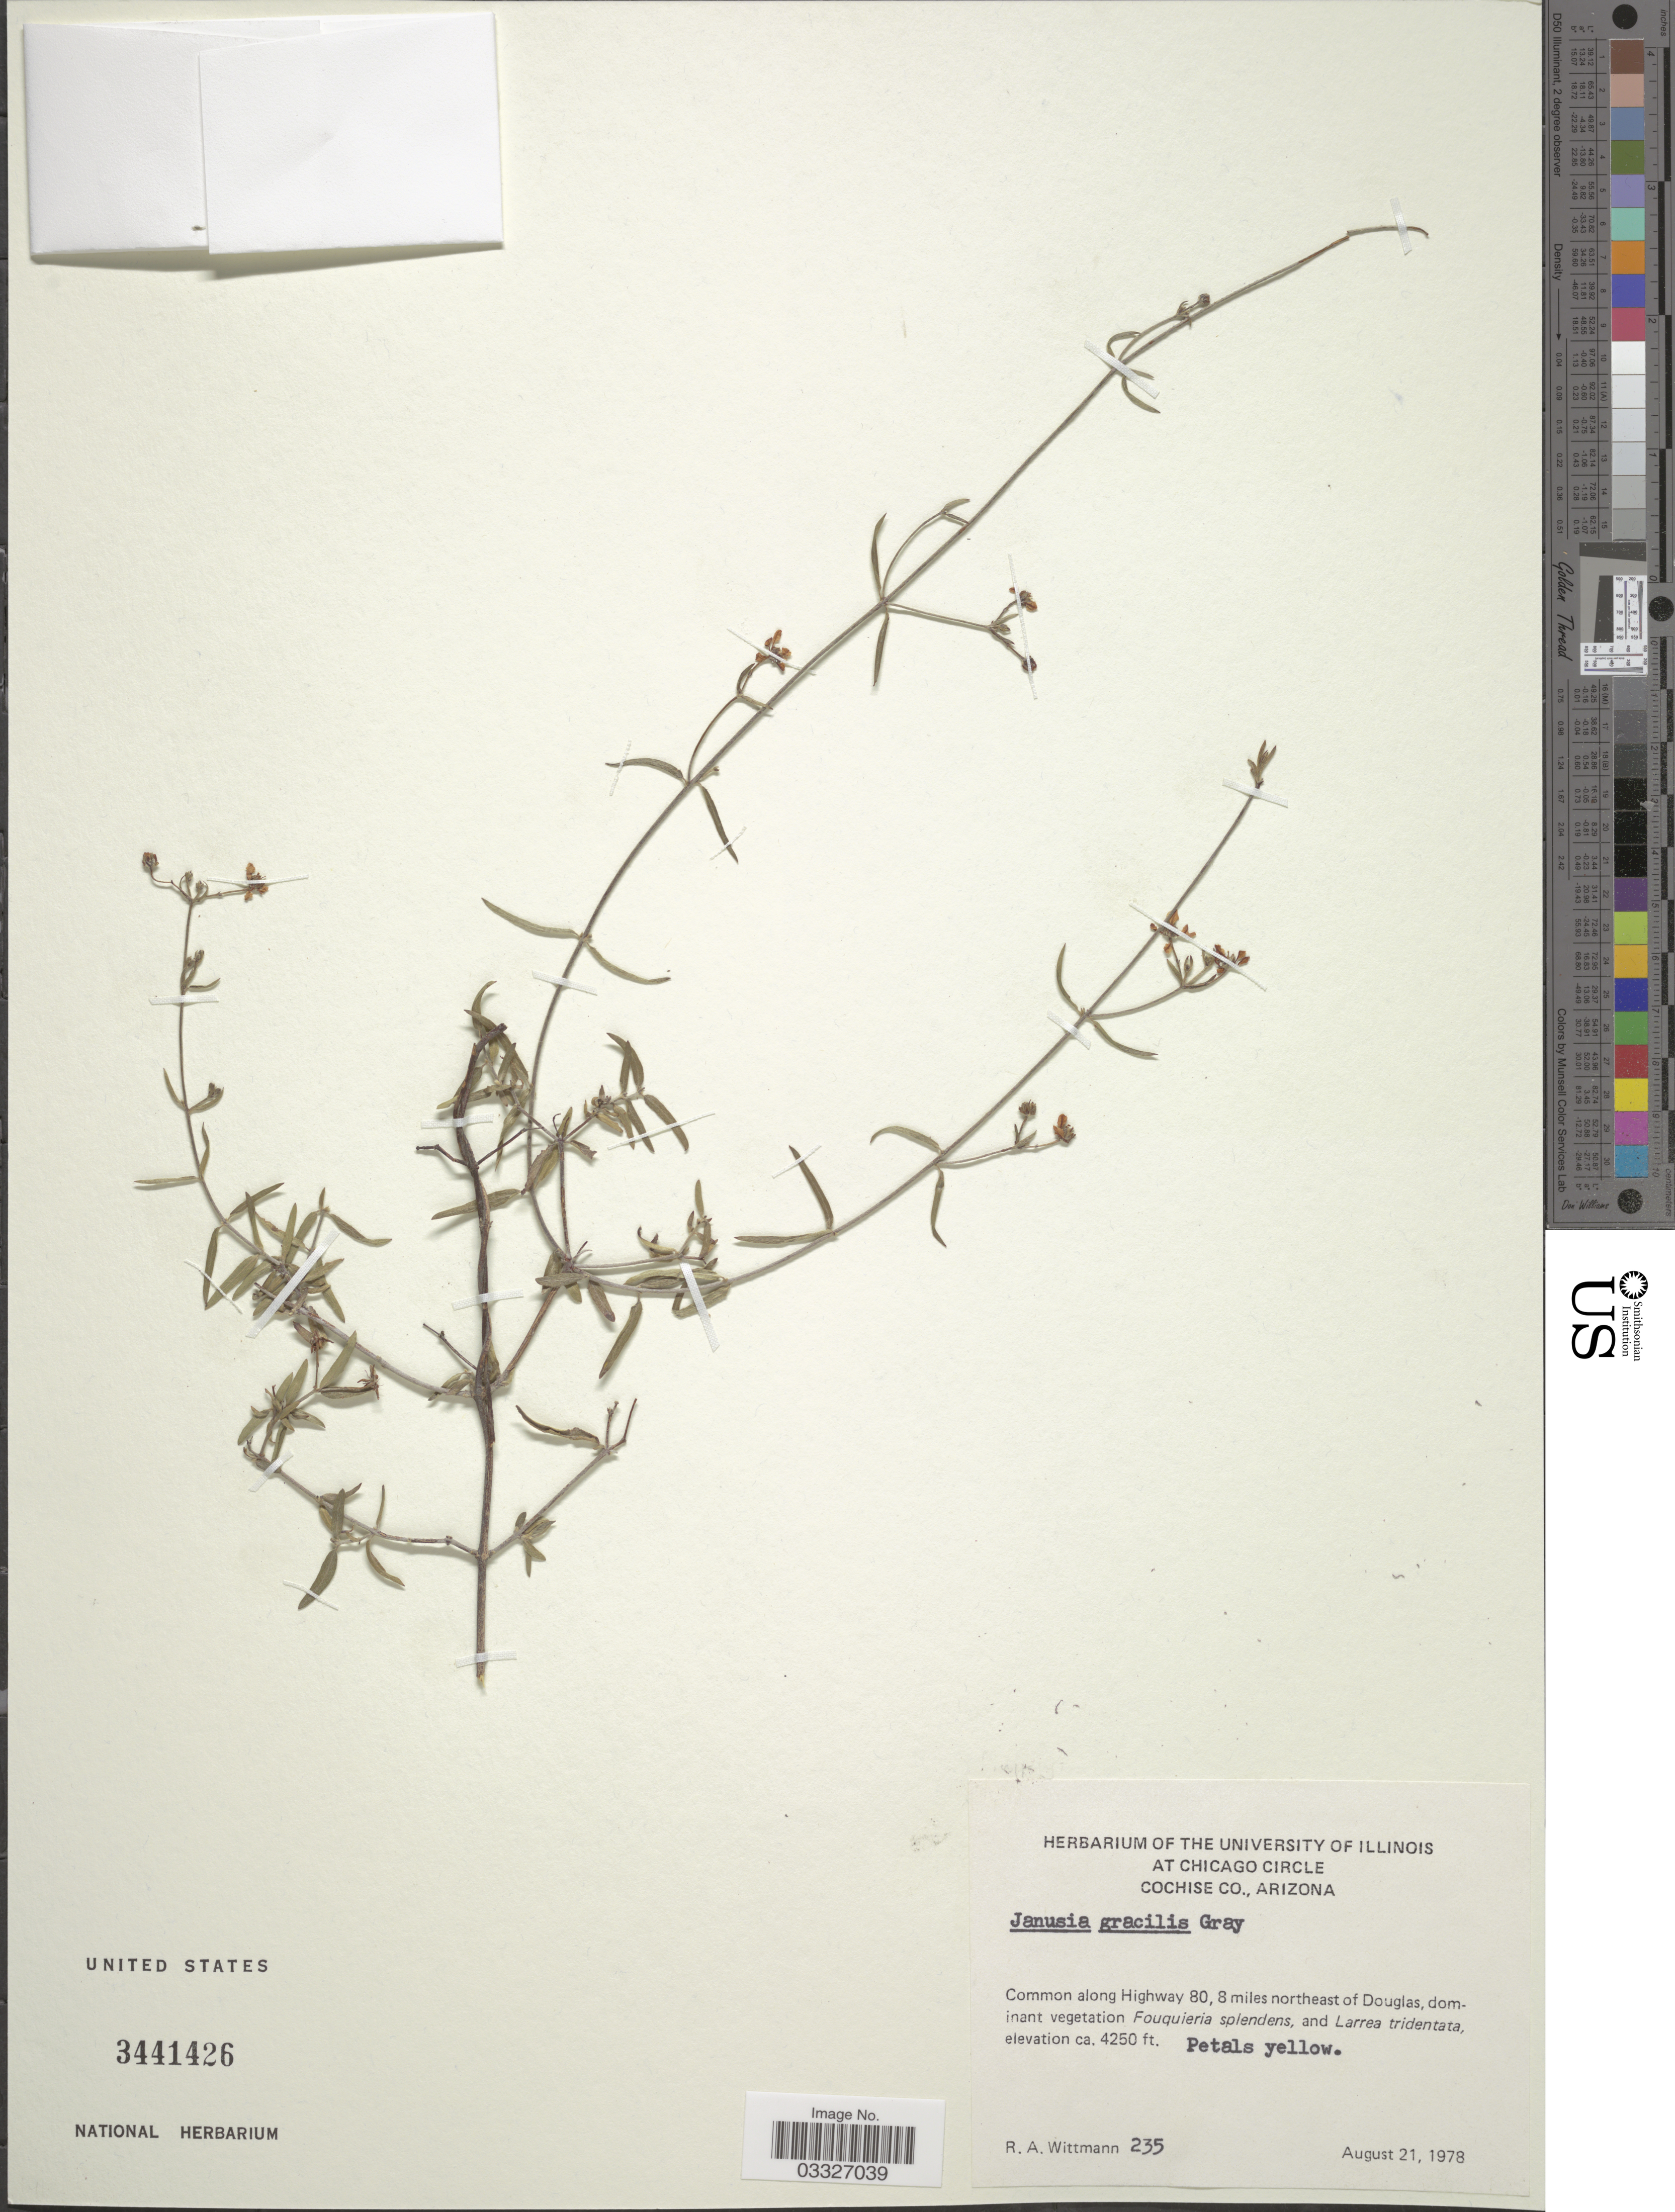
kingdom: Plantae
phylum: Tracheophyta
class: Magnoliopsida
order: Malpighiales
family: Malpighiaceae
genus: Cottsia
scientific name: Cottsia gracilis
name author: (A. Gray) W.R. Anderson & C. Davis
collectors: R. Wittmann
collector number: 235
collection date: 1978-08-21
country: United States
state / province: Arizona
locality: Chicago Circle. Cochise Co. Along Highway 80, 8 miles northeast of Douglas.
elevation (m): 1295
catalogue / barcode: US 3441426